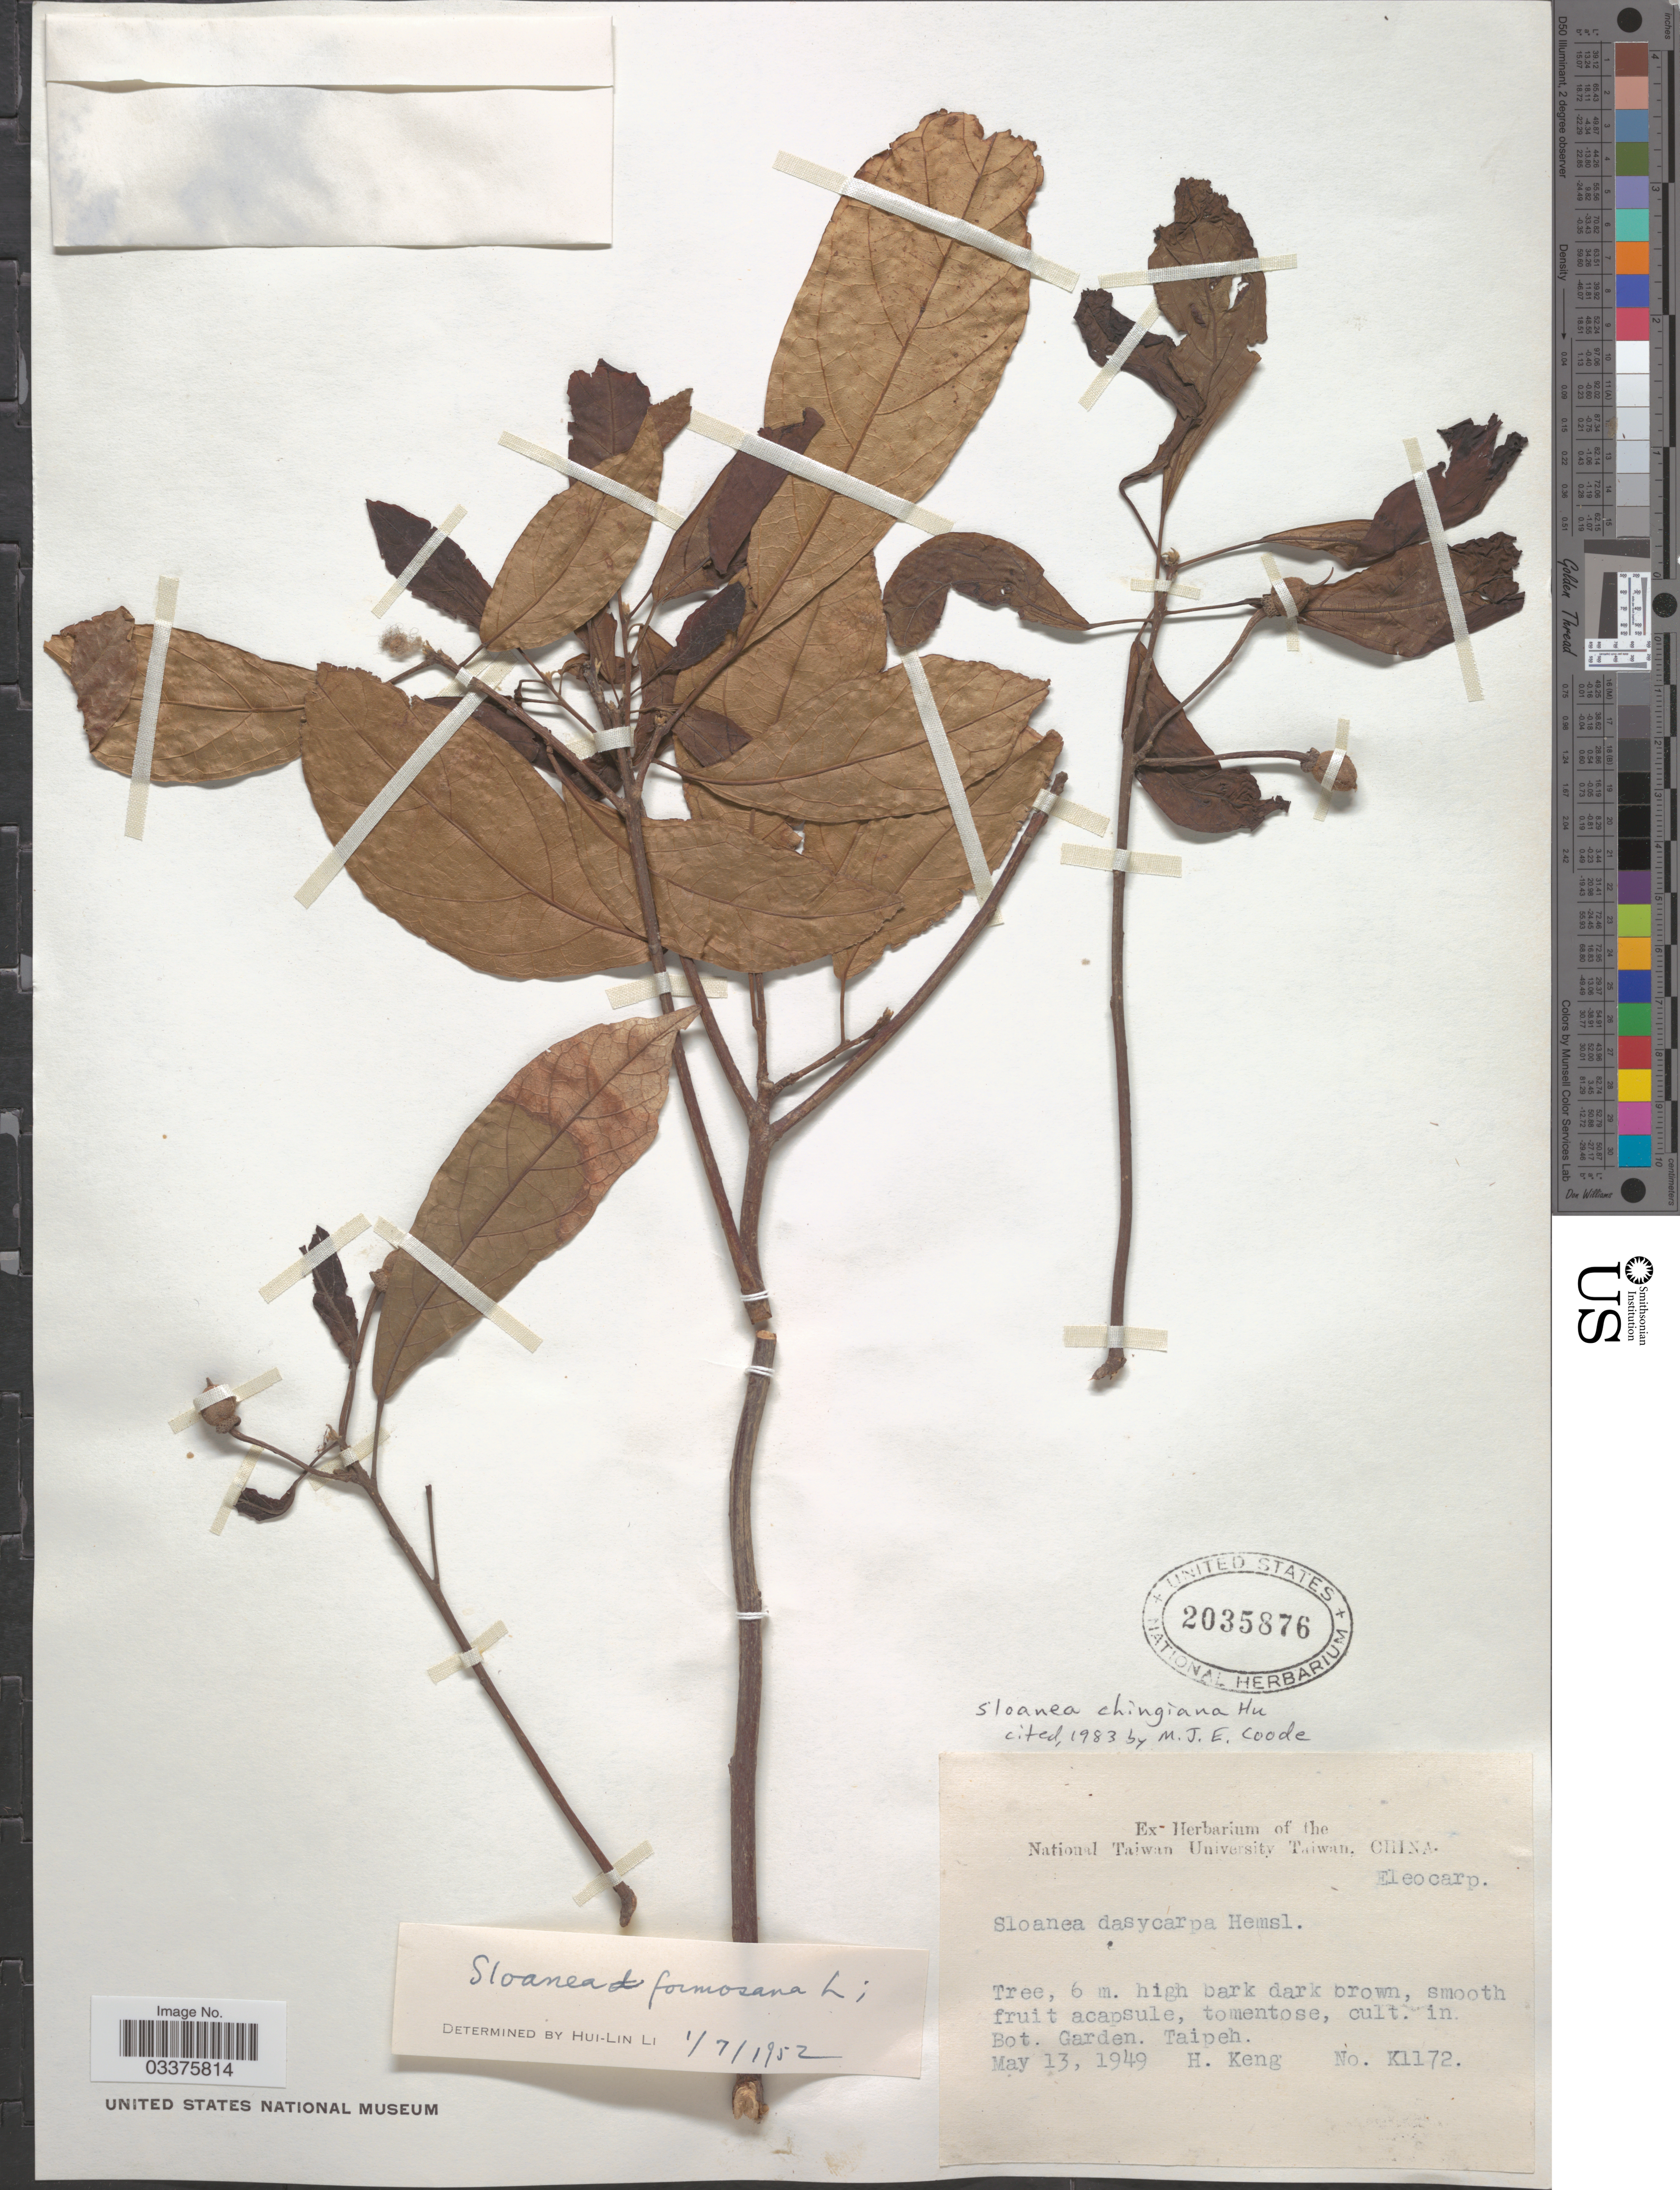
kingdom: Plantae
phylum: Tracheophyta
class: Magnoliopsida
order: Oxalidales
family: Elaeocarpaceae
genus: Sloanea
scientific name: Sloanea chingiana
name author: Hu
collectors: H. Keng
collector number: K1172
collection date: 1949-05-13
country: Taiwan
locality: Bot. Garden. Taipeh.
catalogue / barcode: US 2035876